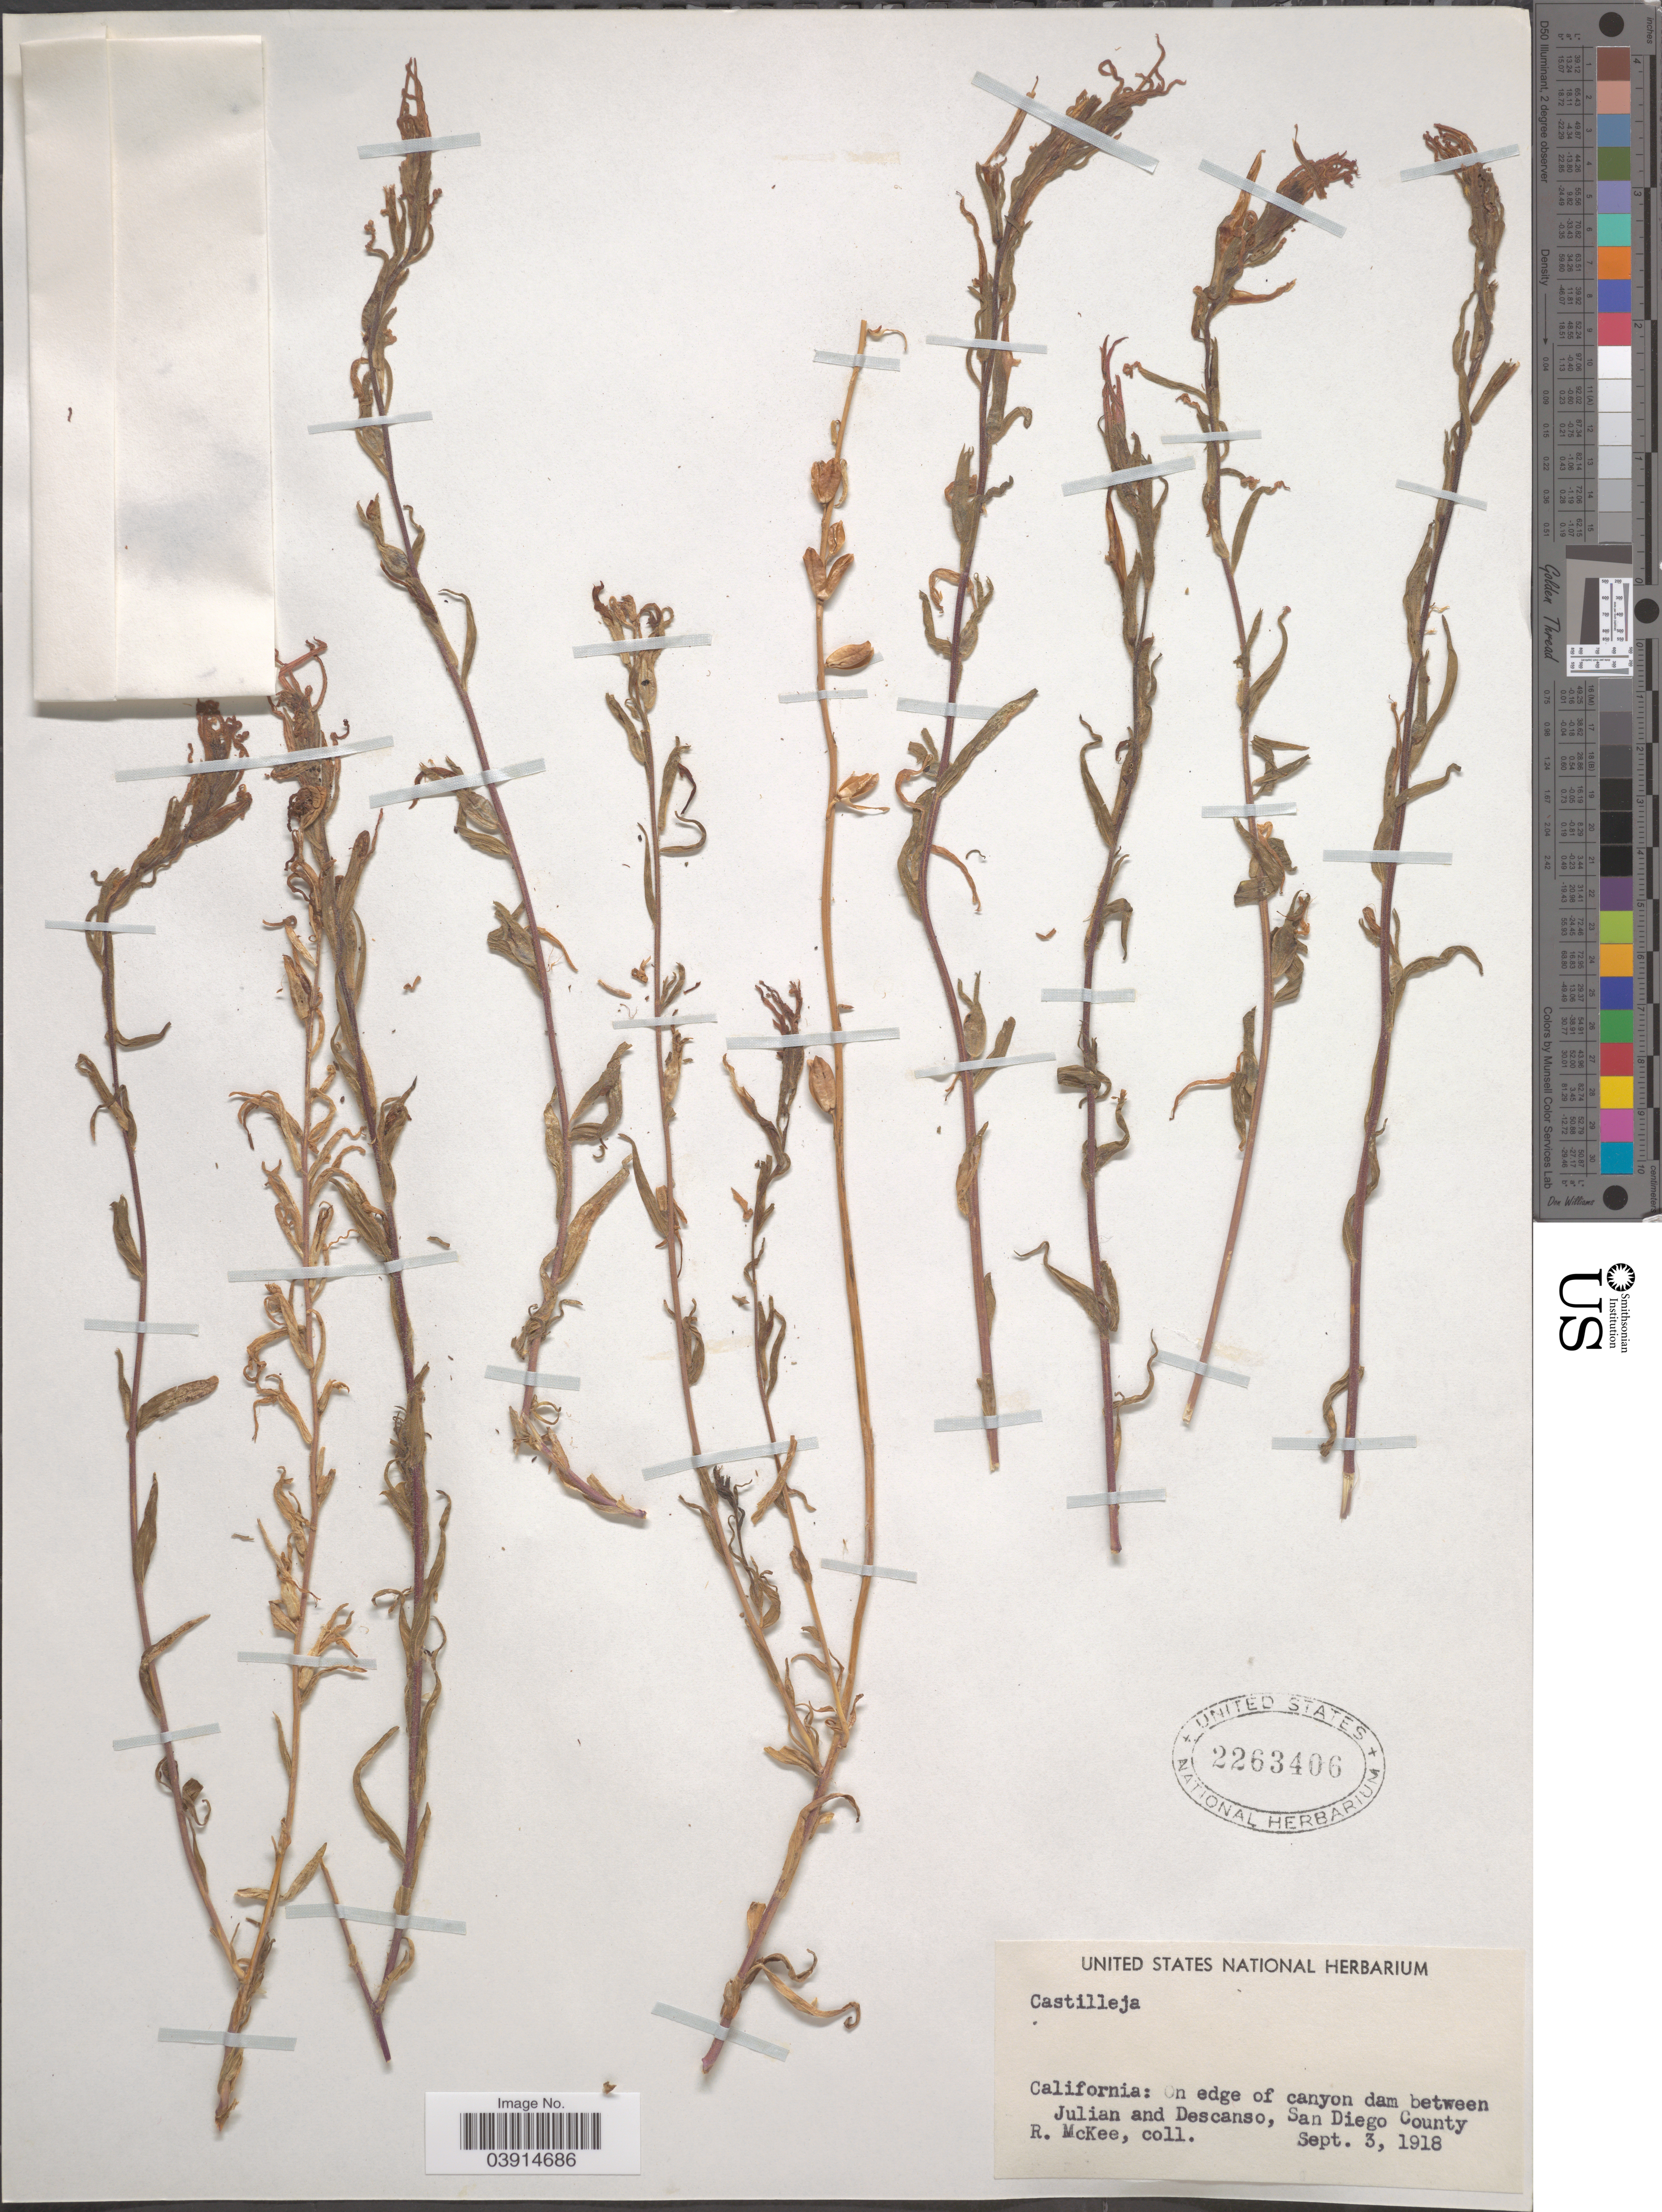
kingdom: Plantae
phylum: Tracheophyta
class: Magnoliopsida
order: Lamiales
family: Orobanchaceae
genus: Castilleja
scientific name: Castilleja sp.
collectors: R. Mckee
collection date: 1918-09-03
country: United States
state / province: California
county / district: San Diego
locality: Between Julian and Descanso, San Diego County.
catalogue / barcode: US 2263406